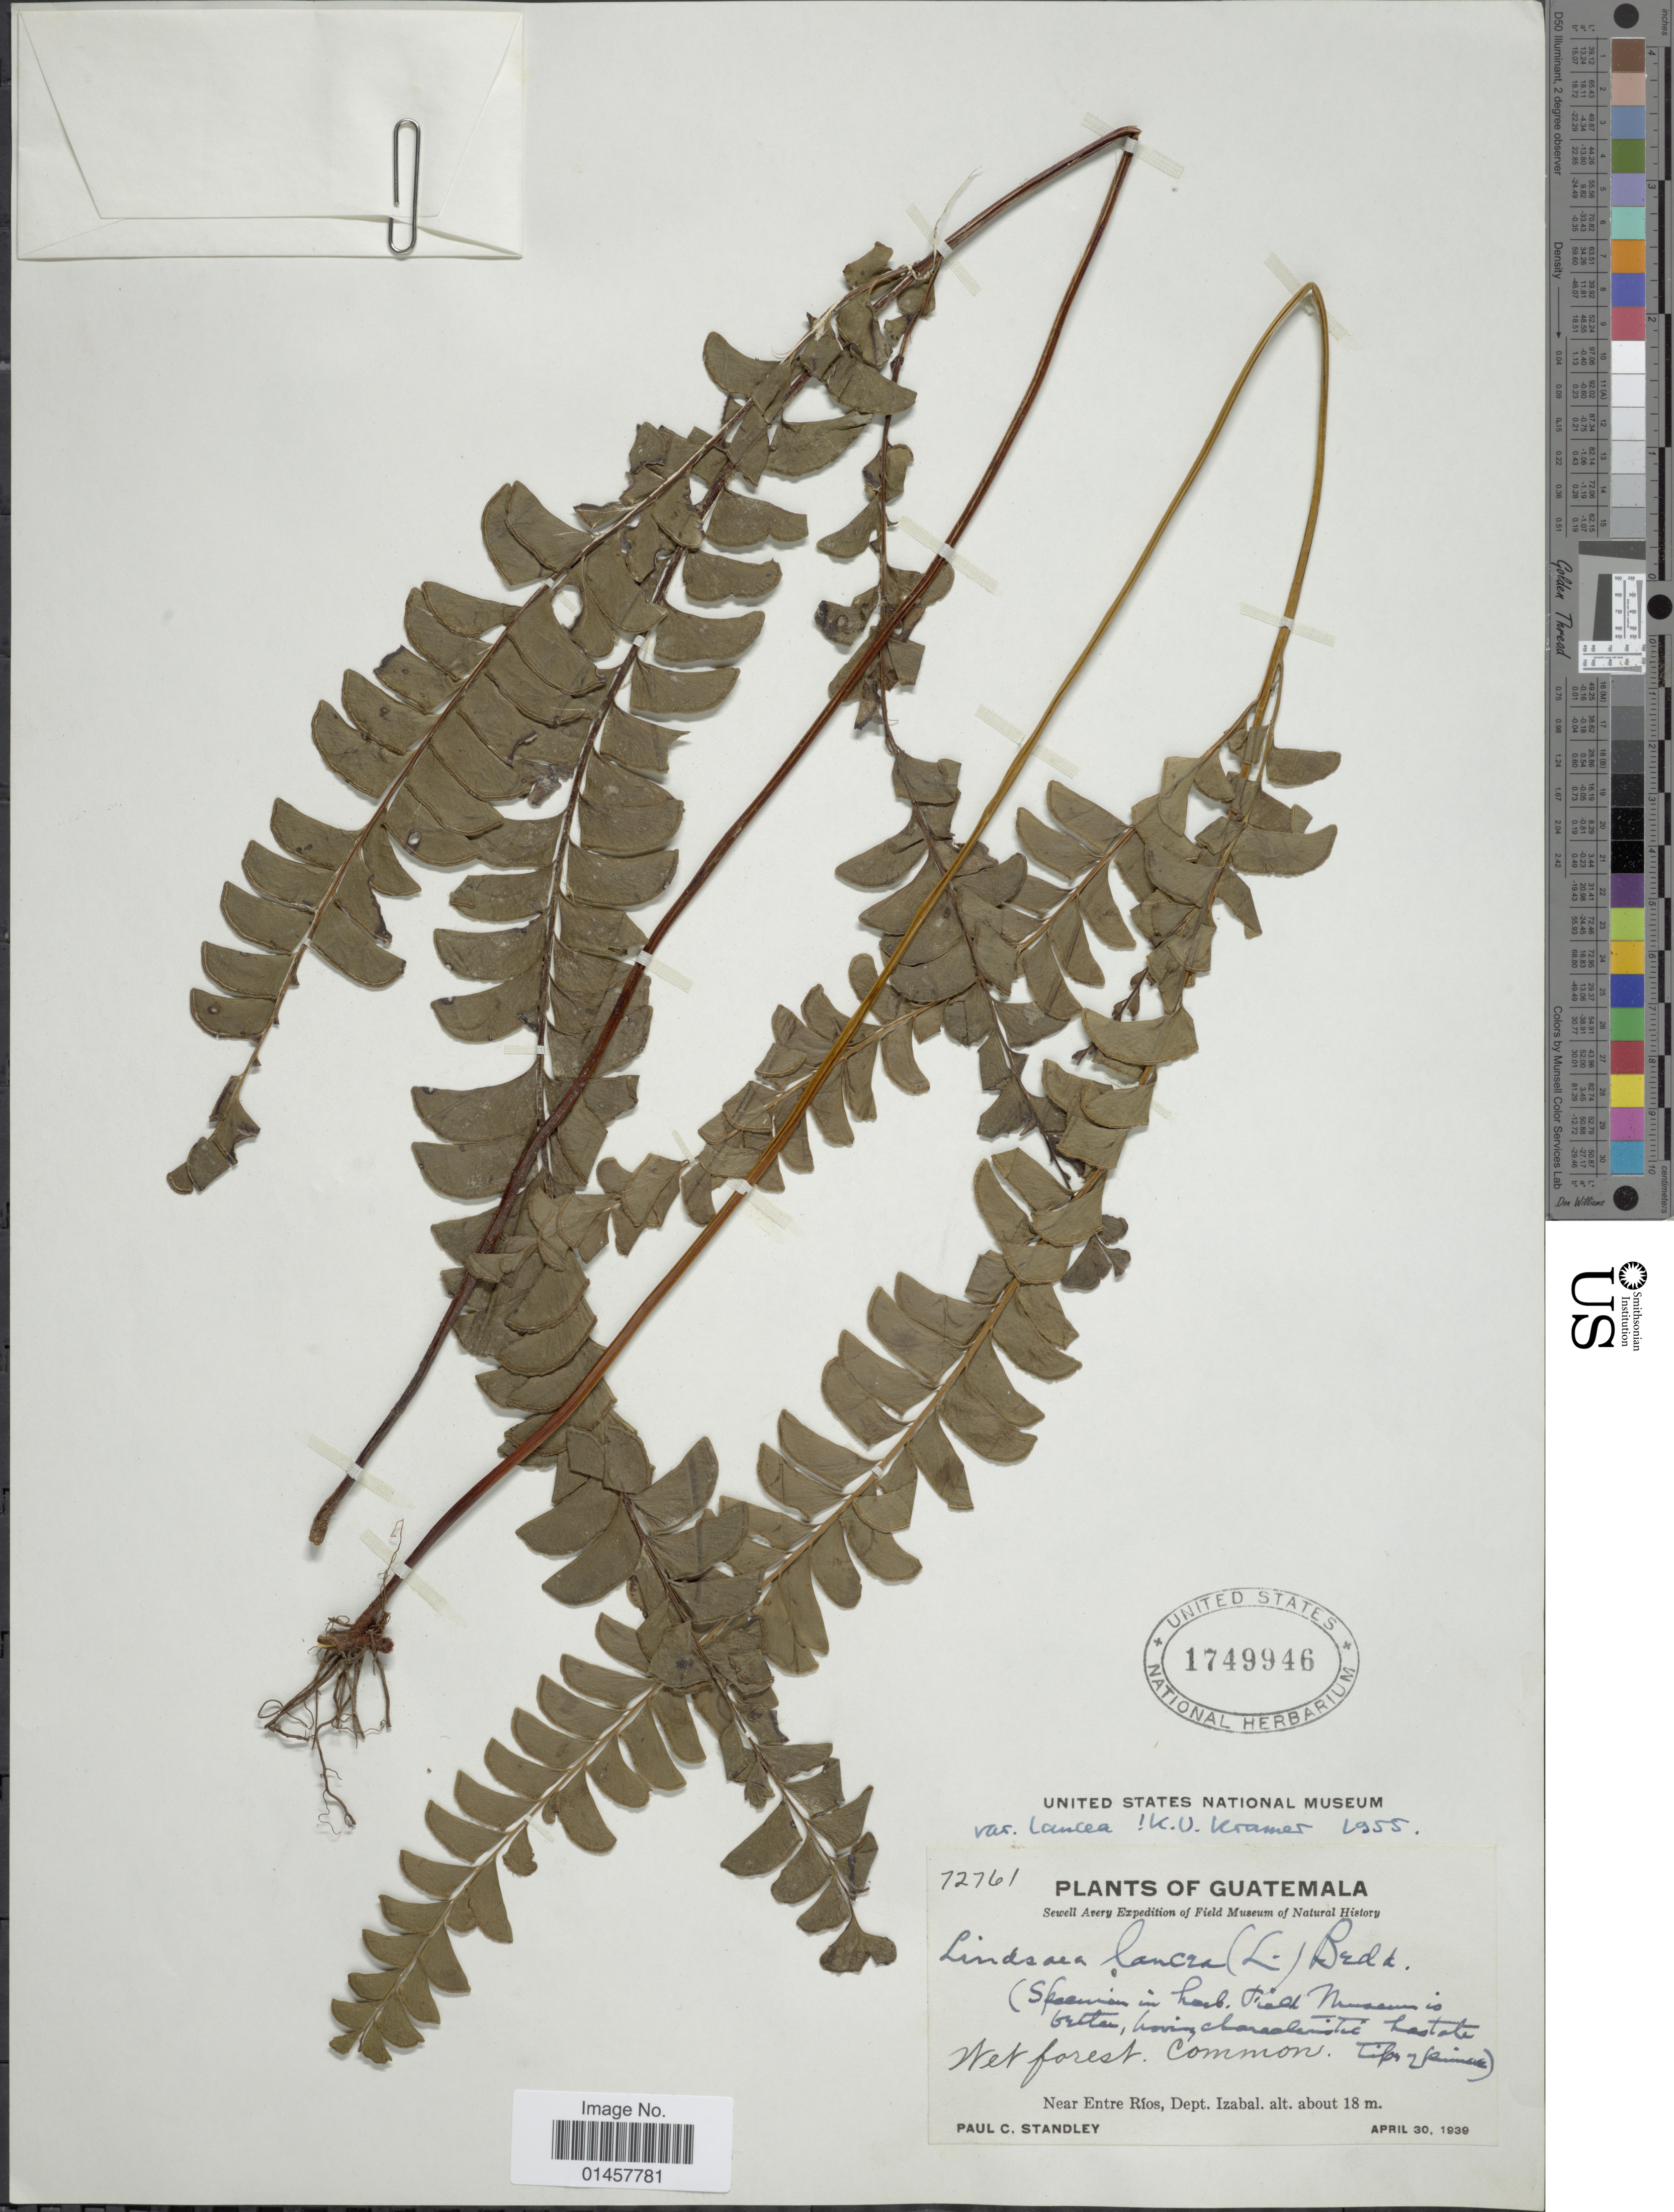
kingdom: Plantae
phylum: Tracheophyta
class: Polypodiopsida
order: Polypodiales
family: Lindsaeaceae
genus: Lindsaea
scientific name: Lindsaea lancea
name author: (L.) Bedd.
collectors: P. C. Standley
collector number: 72761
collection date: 1939-04-30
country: Guatemala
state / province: Izabal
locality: Guatemala, Near Entre Rios, Dept. Izabal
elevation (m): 18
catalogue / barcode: US 1749946